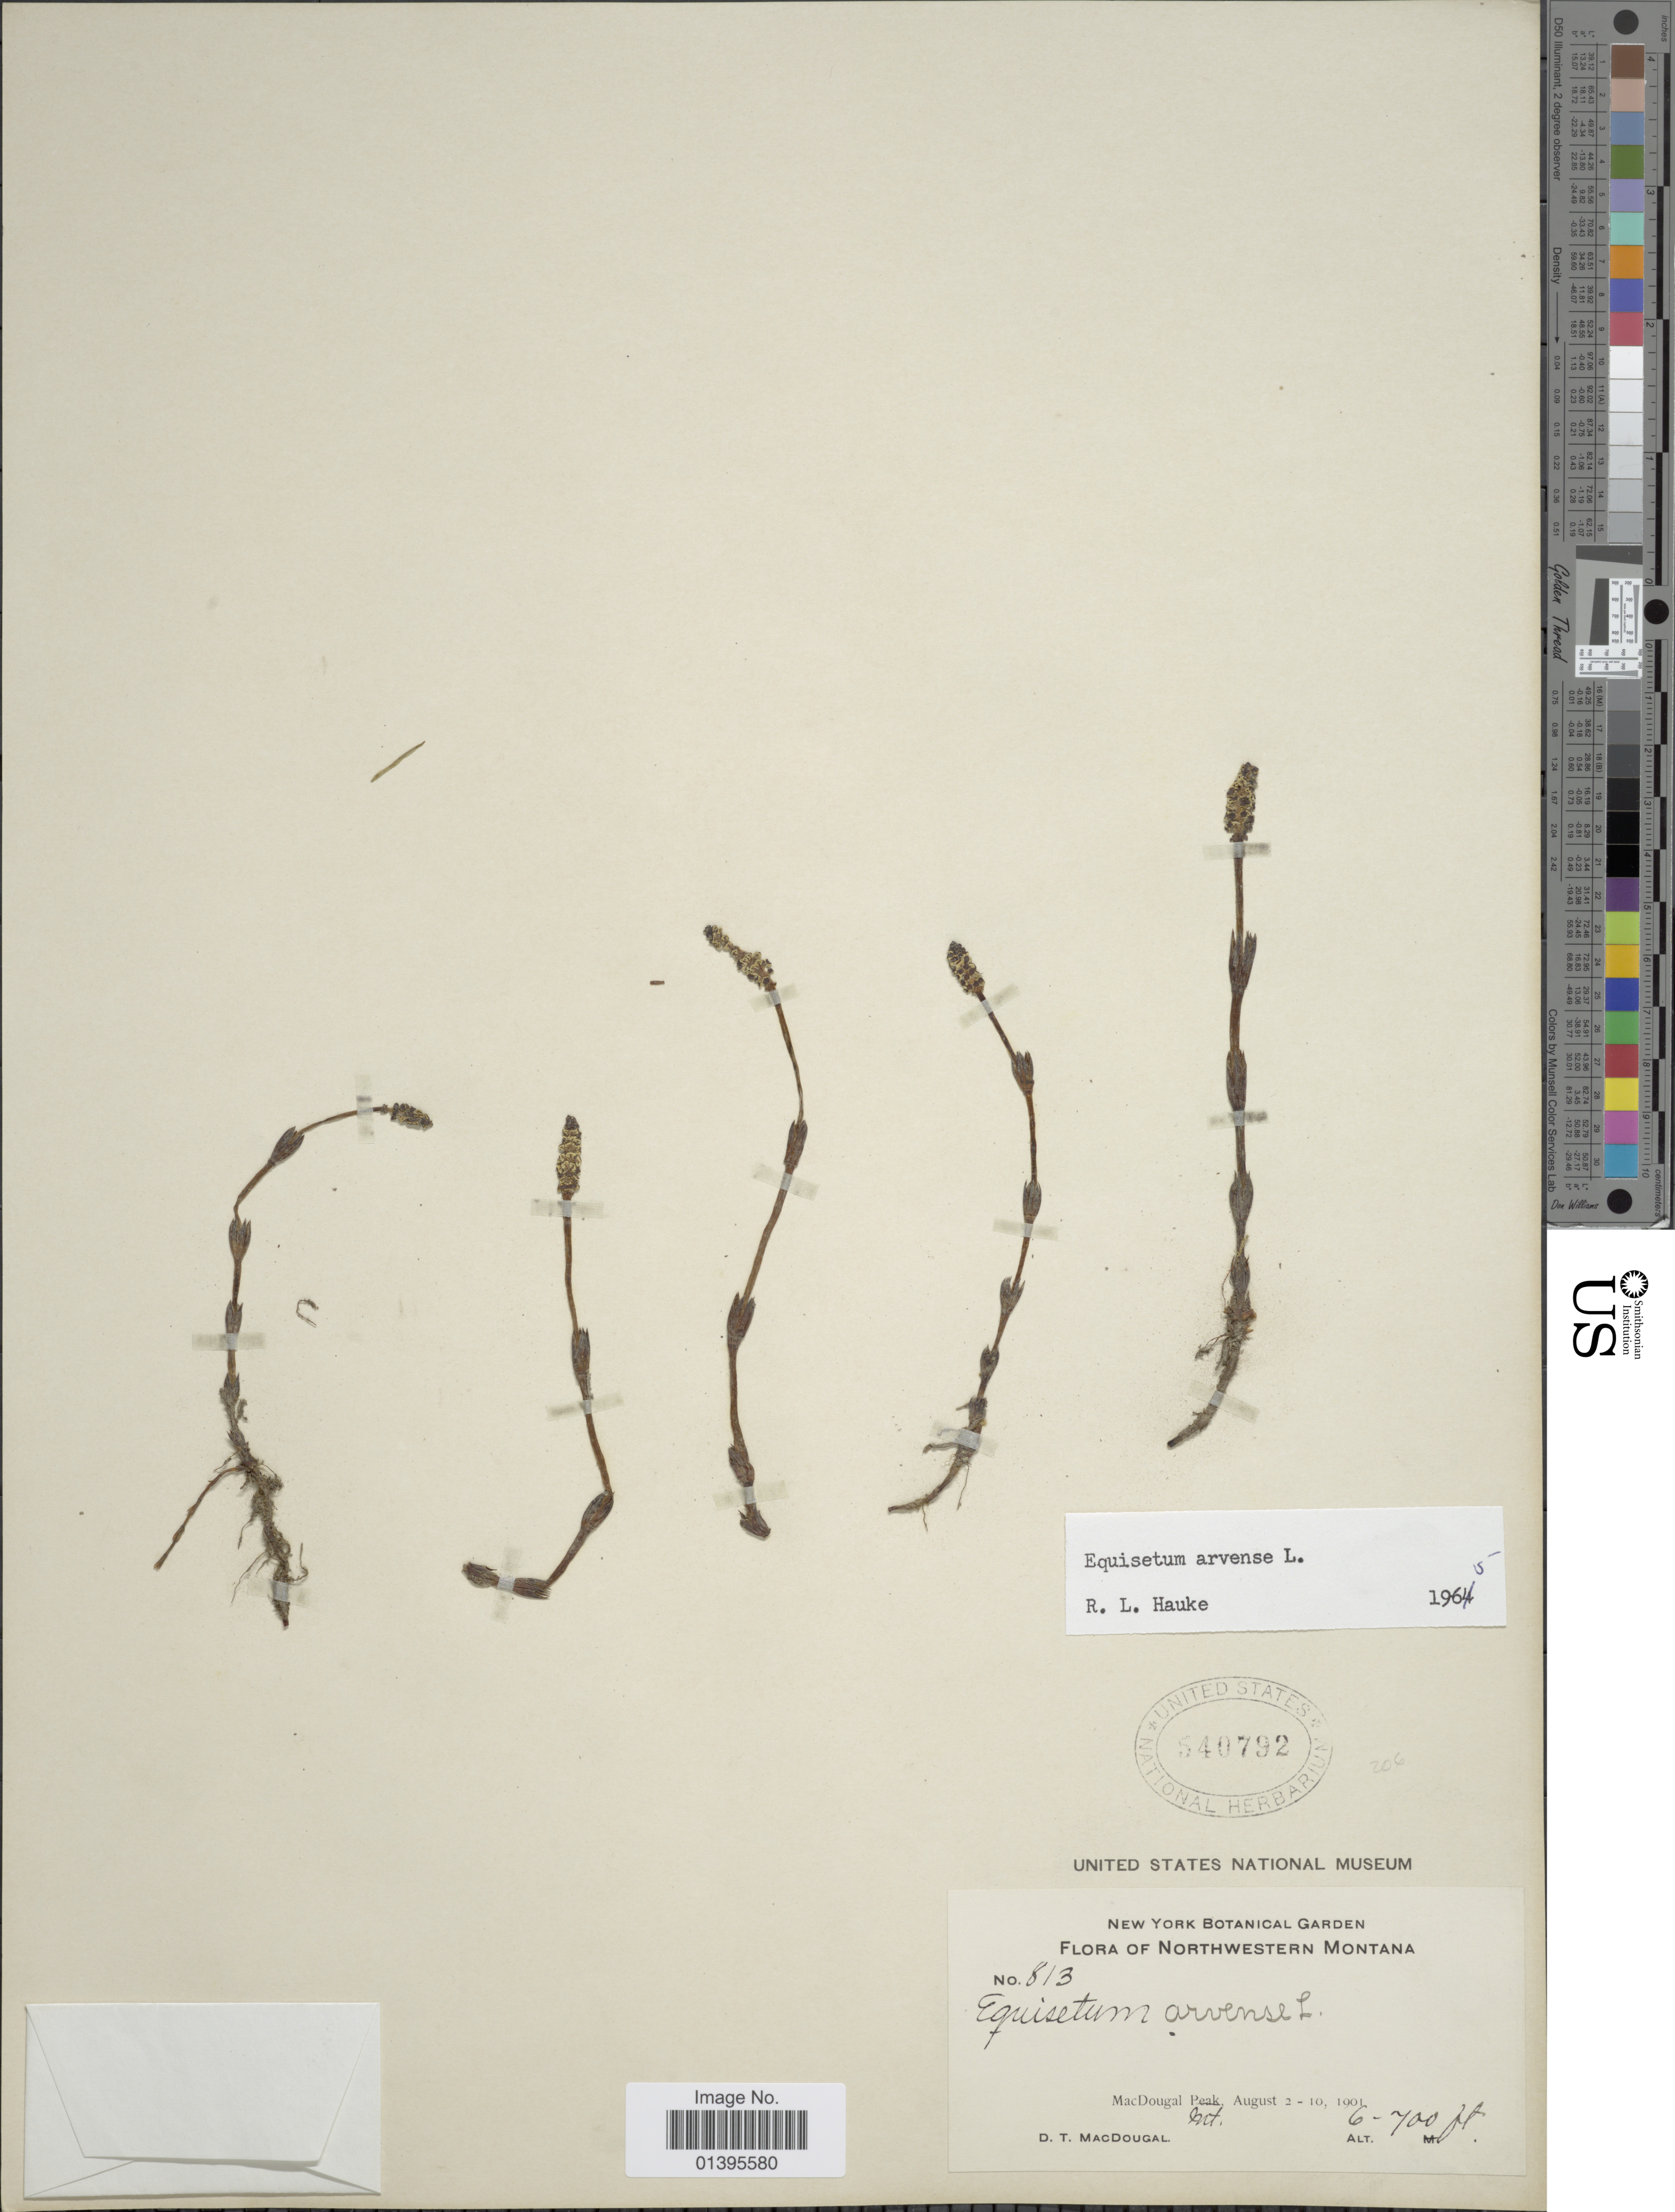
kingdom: Plantae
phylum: Tracheophyta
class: Polypodiopsida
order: Equisetales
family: Equisetaceae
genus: Equisetum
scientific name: Equisetum arvense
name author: L.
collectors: D. T. MacDougal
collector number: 813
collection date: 1901-08-02/1901-08-10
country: United States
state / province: Montana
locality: Northwestern Montana, MacDougal Peak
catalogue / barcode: US 540792